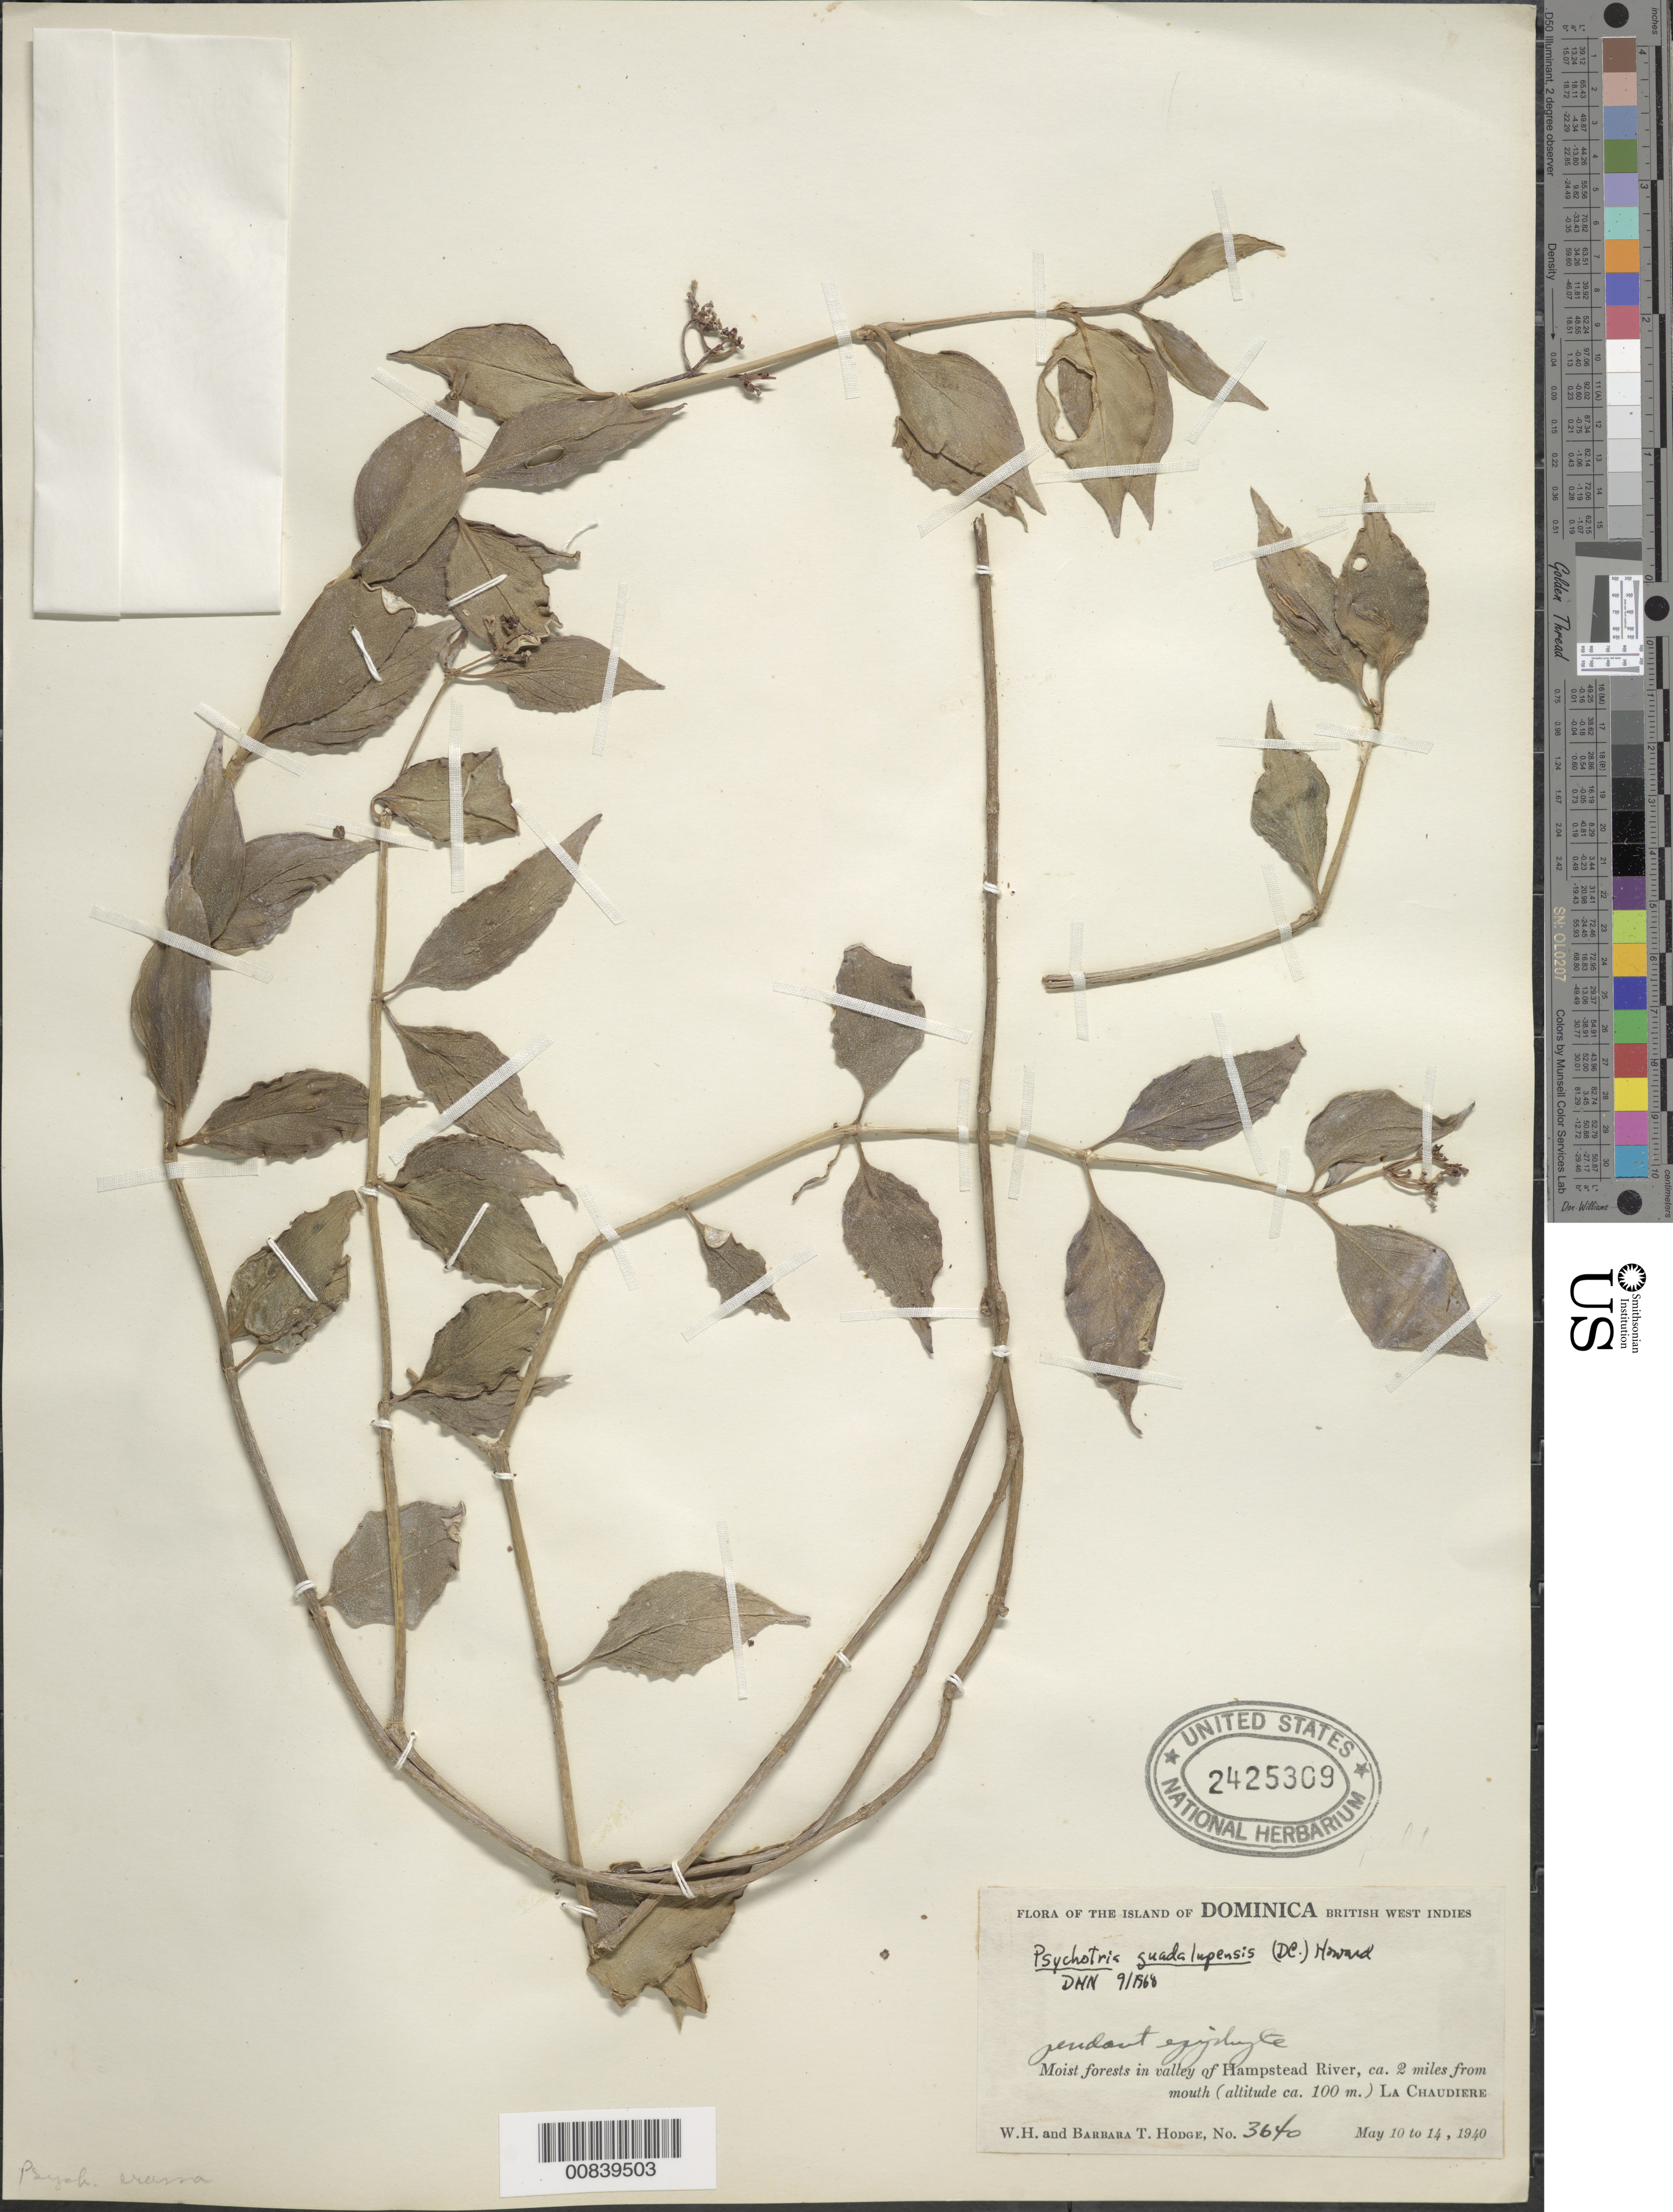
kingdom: Plantae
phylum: Tracheophyta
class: Magnoliopsida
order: Gentianales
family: Rubiaceae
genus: Notopleura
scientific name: Notopleura guadalupensis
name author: (DC.) C.M. Taylor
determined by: Nicolson, Dan H.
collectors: W. Hodge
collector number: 3640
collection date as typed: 10 May 1940 to 14 May 1940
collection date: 1940-05-10/1940-05-14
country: Dominica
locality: Forests in valley of Hampstead River, ca. 2 miles from mouth. La Chaudiere.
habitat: Moist forests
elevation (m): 100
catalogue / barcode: US 2425309